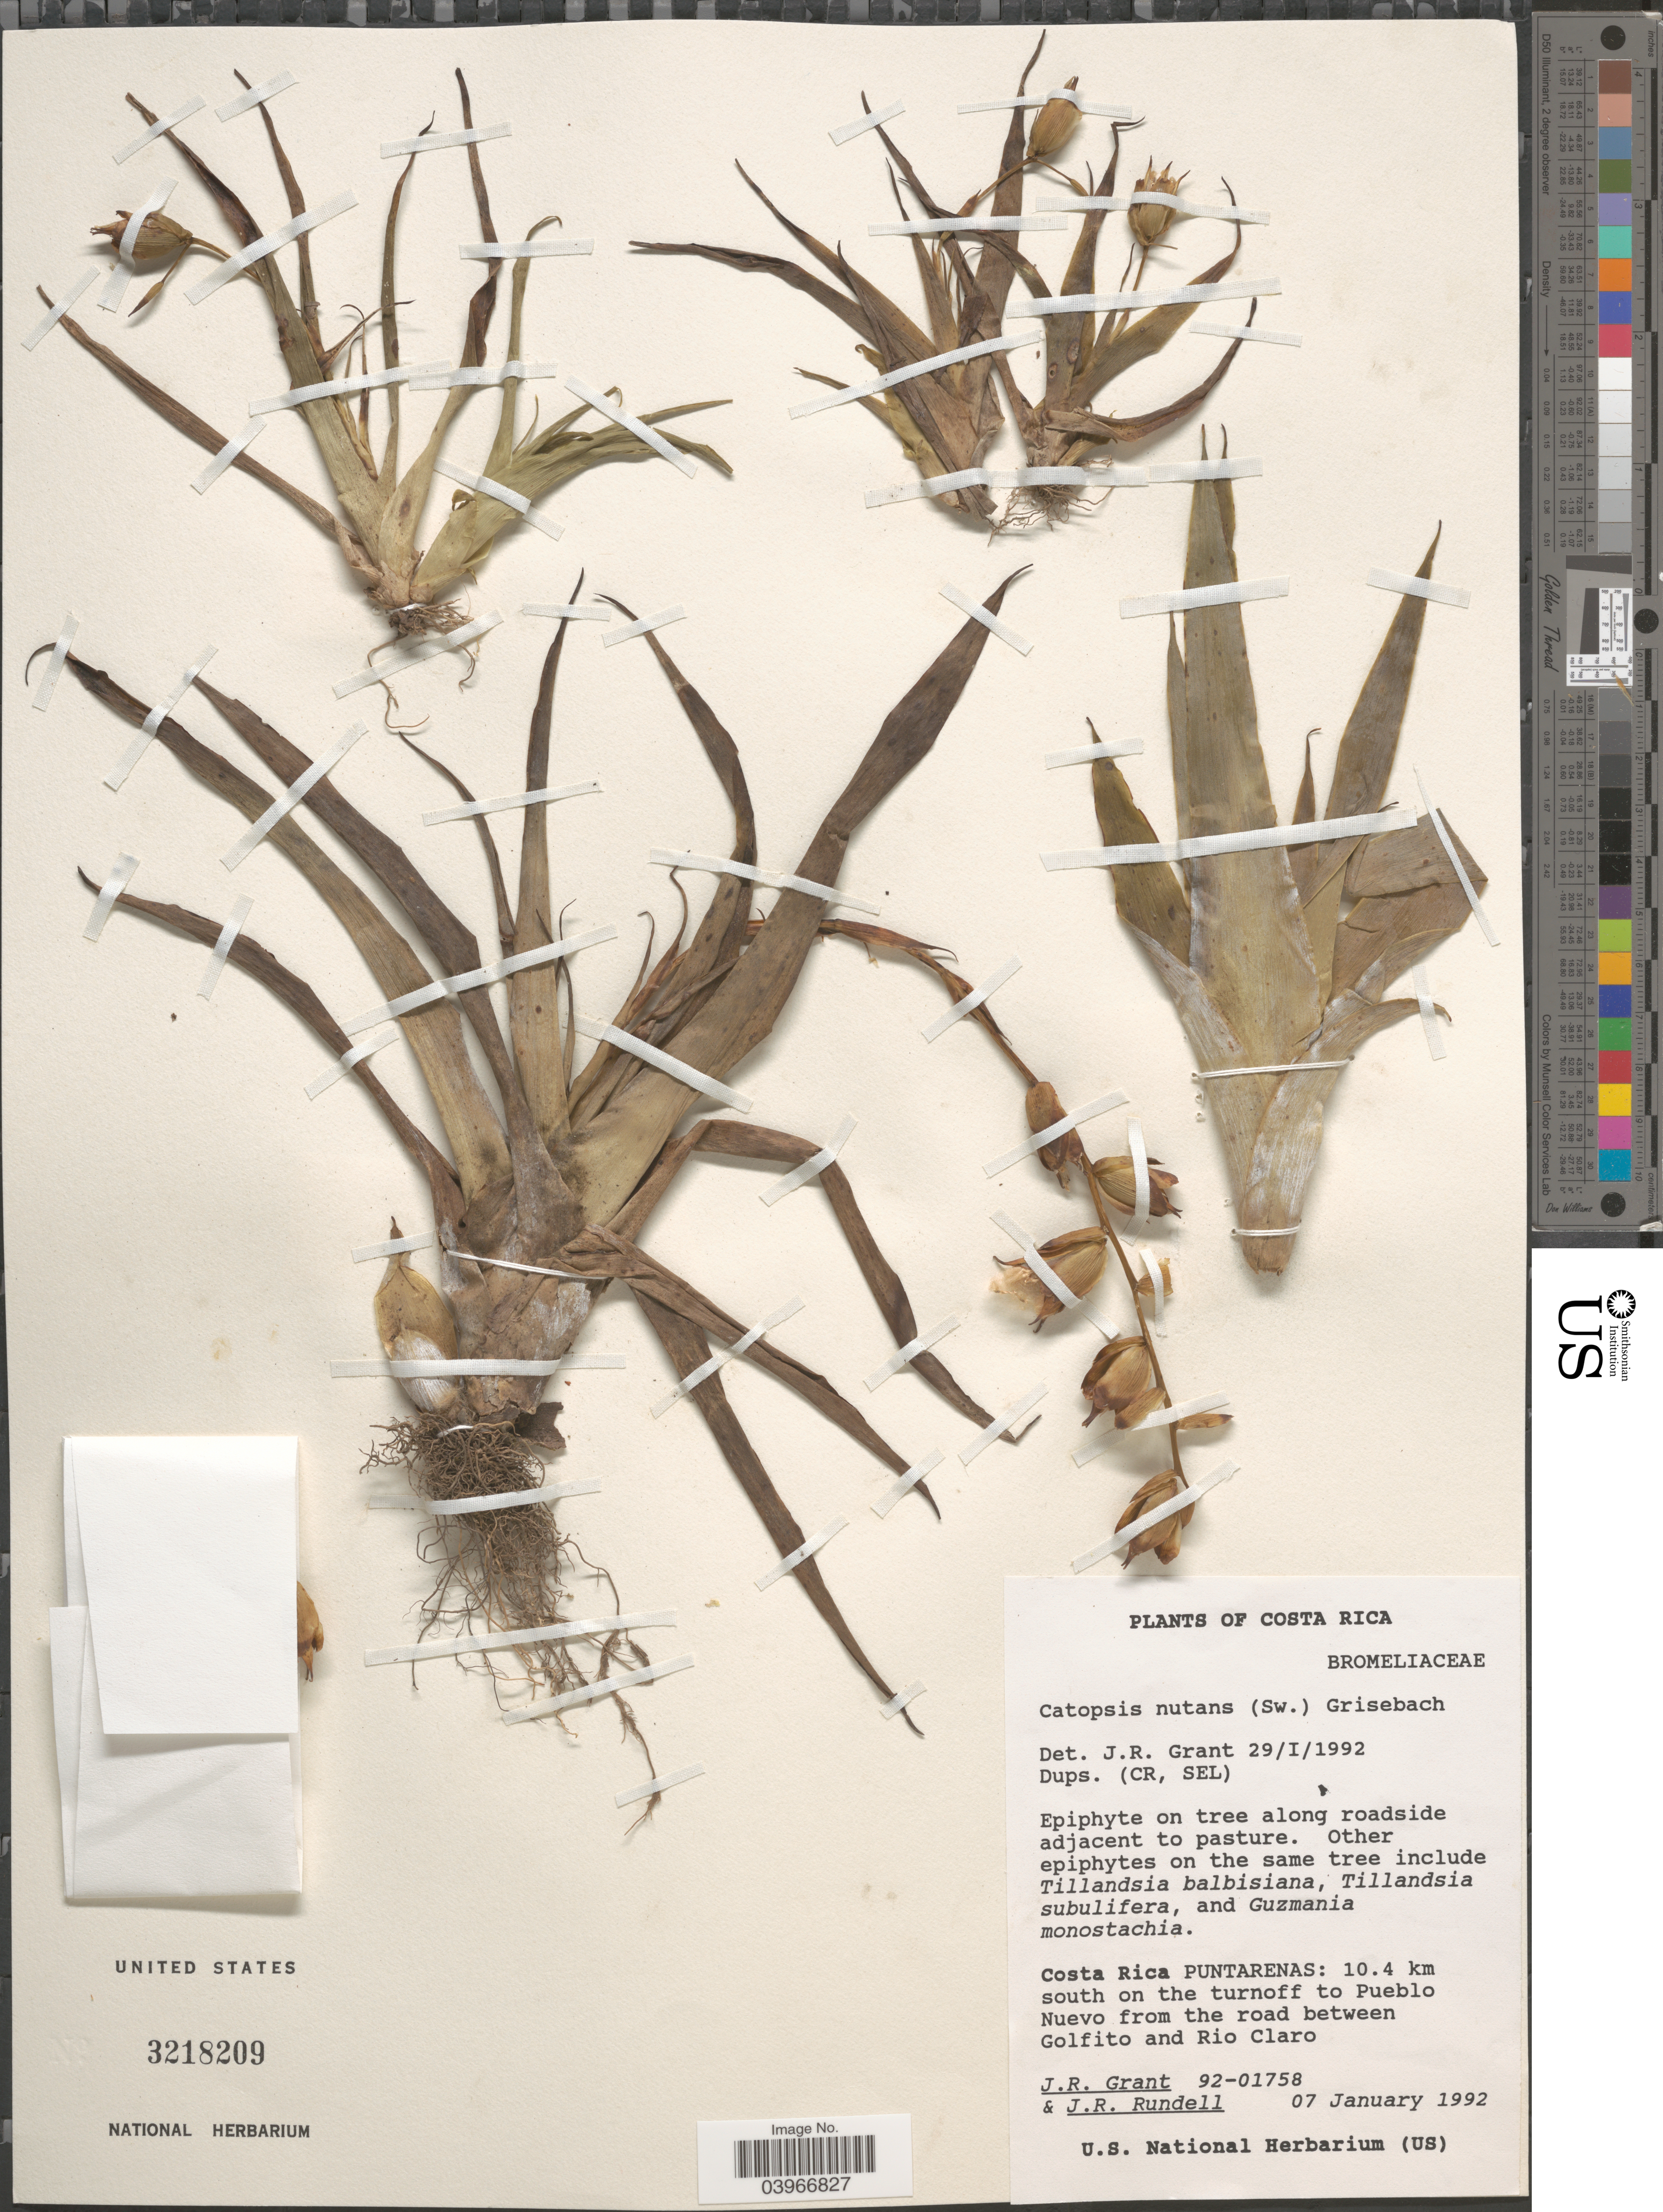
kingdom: Plantae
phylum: Tracheophyta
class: Liliopsida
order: Poales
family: Bromeliaceae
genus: Catopsis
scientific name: Catopsis nutans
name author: (Sw.) Griseb.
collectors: J. Grant & J. R. Rundell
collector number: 92-01758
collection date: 1992-01-07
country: Costa Rica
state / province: Puntarenas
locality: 10.4 km south on the turnoff to Pueblo Nuevo from the road between Golfito and Rio Claro.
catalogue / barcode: US 3218209